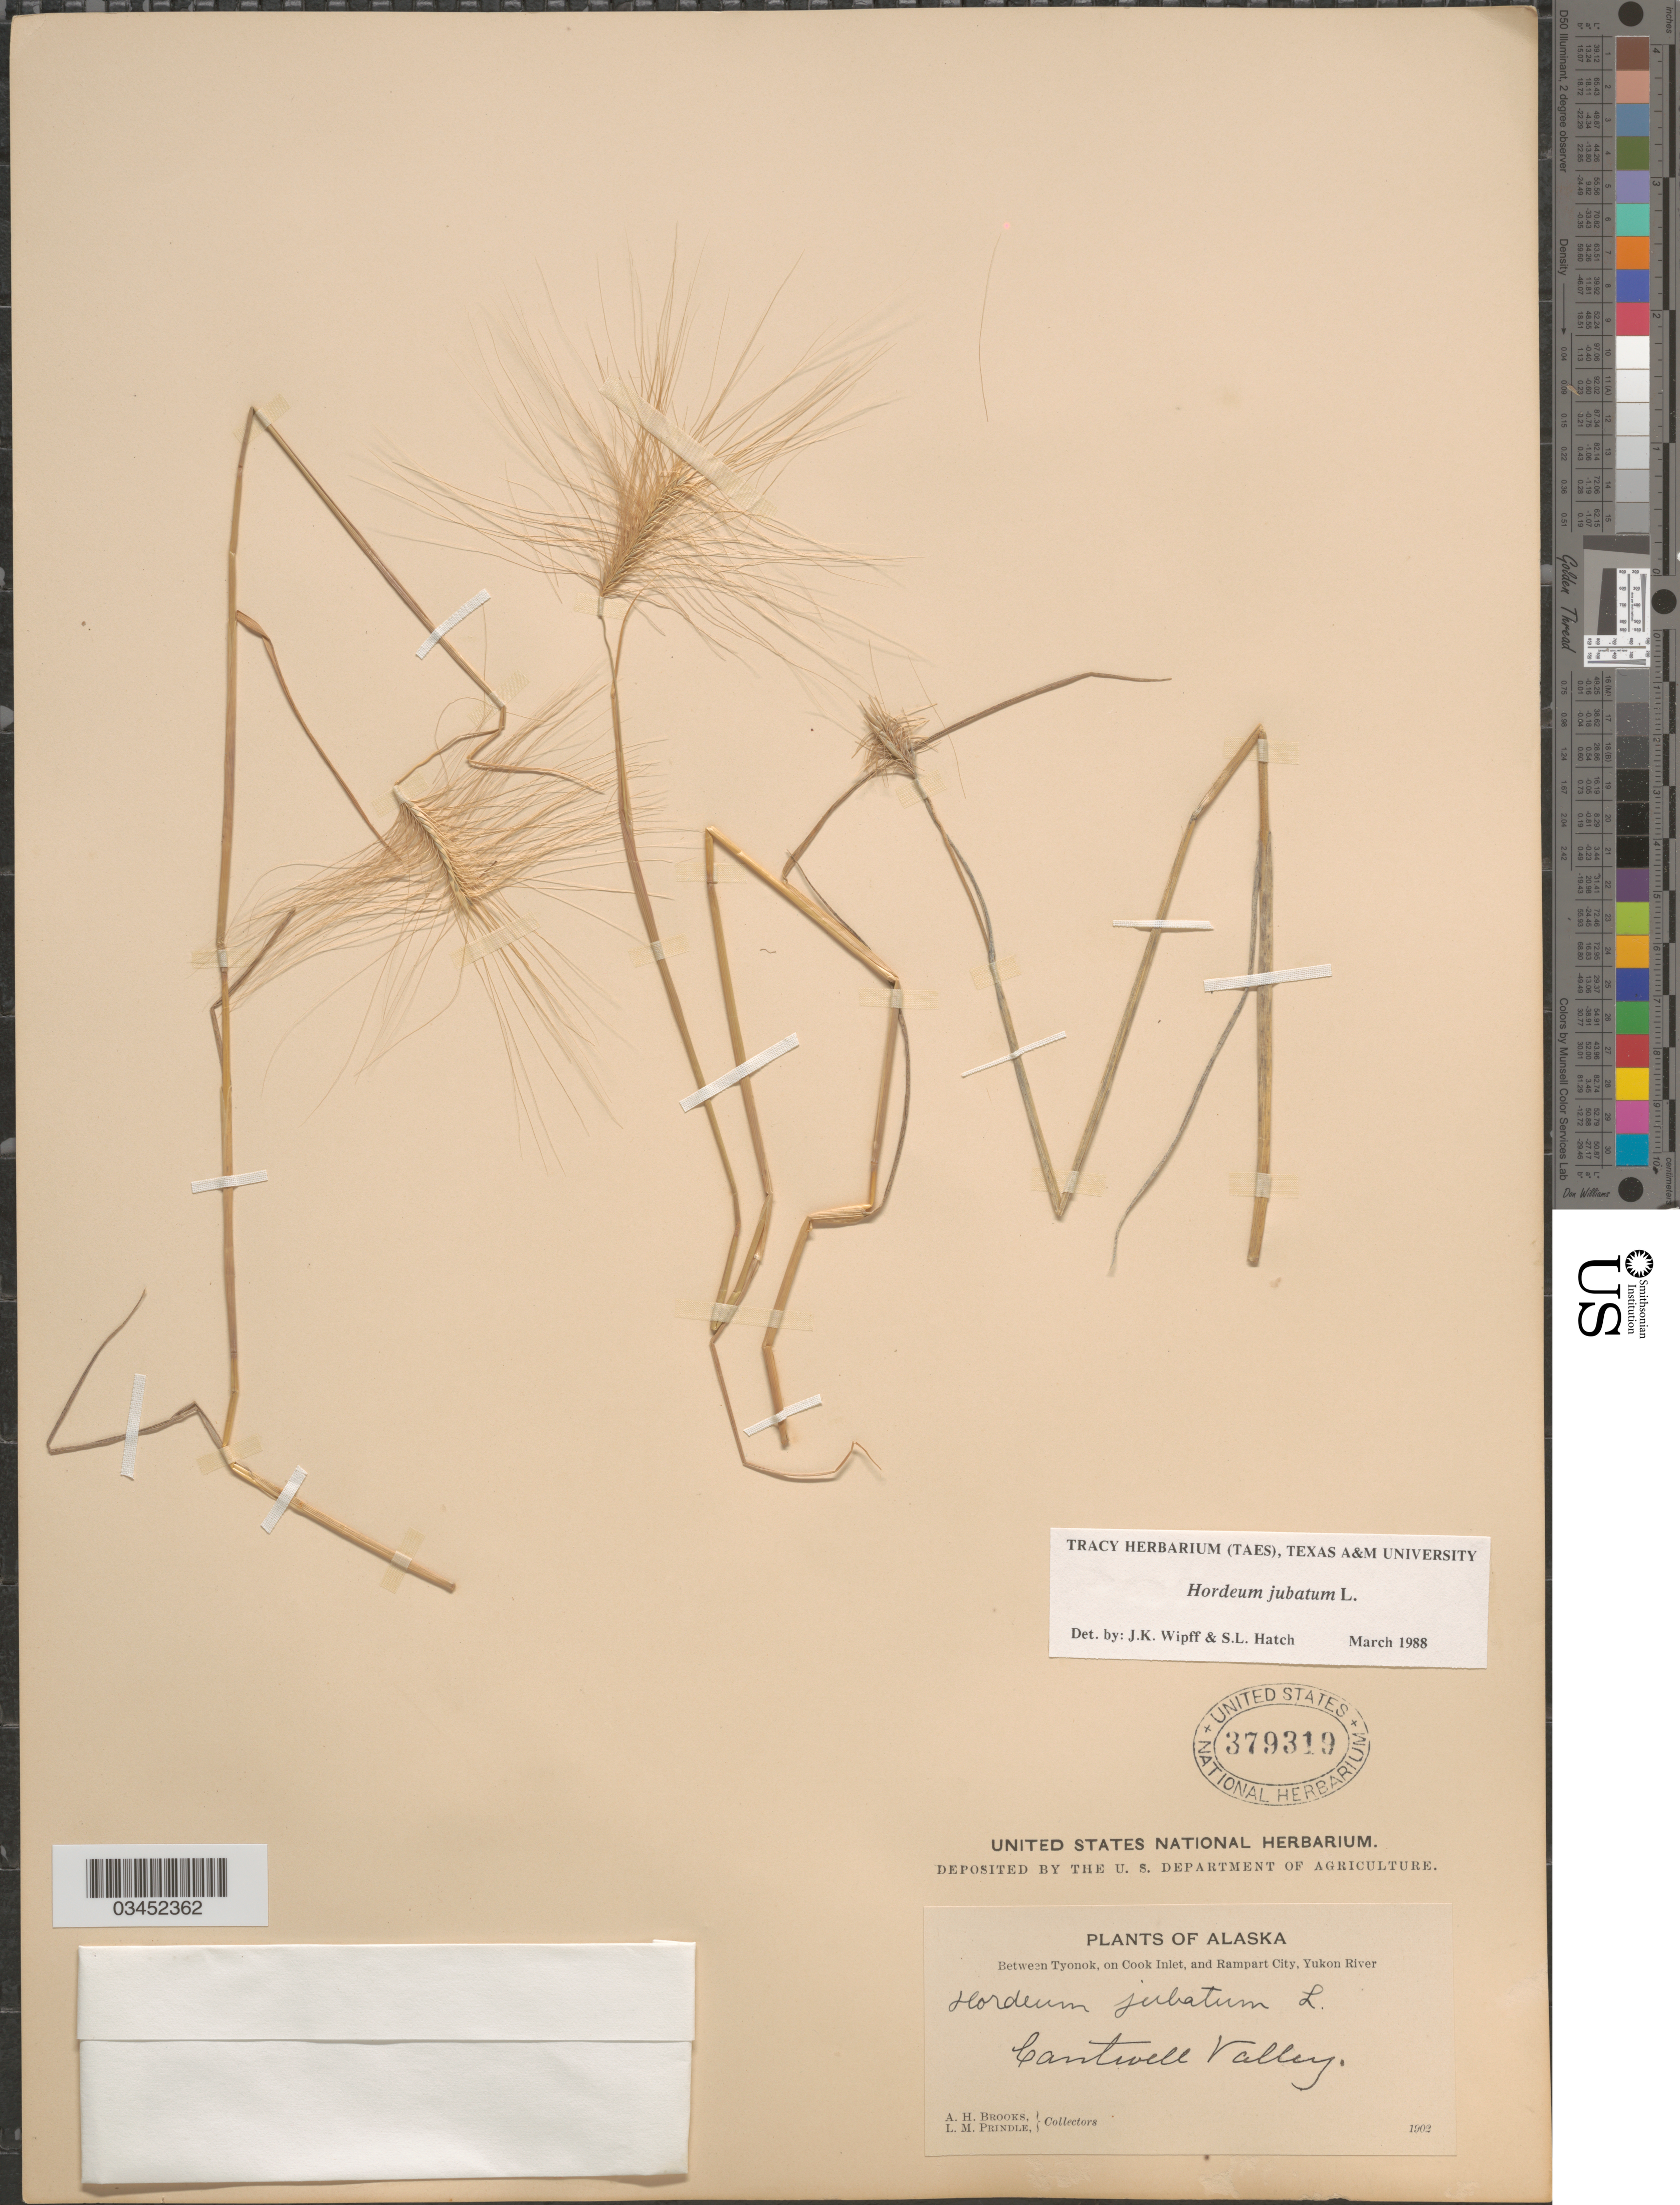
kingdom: Plantae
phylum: Tracheophyta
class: Liliopsida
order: Poales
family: Poaceae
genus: Hordeum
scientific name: Hordeum jubatum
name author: L.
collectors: A. Brooks & L. Prindle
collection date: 1902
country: United States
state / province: Alaska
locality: Between Tyonok, on Cook Inlet, and Rampart City, Yukon River. Cantwell Valley.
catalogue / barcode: US 379319